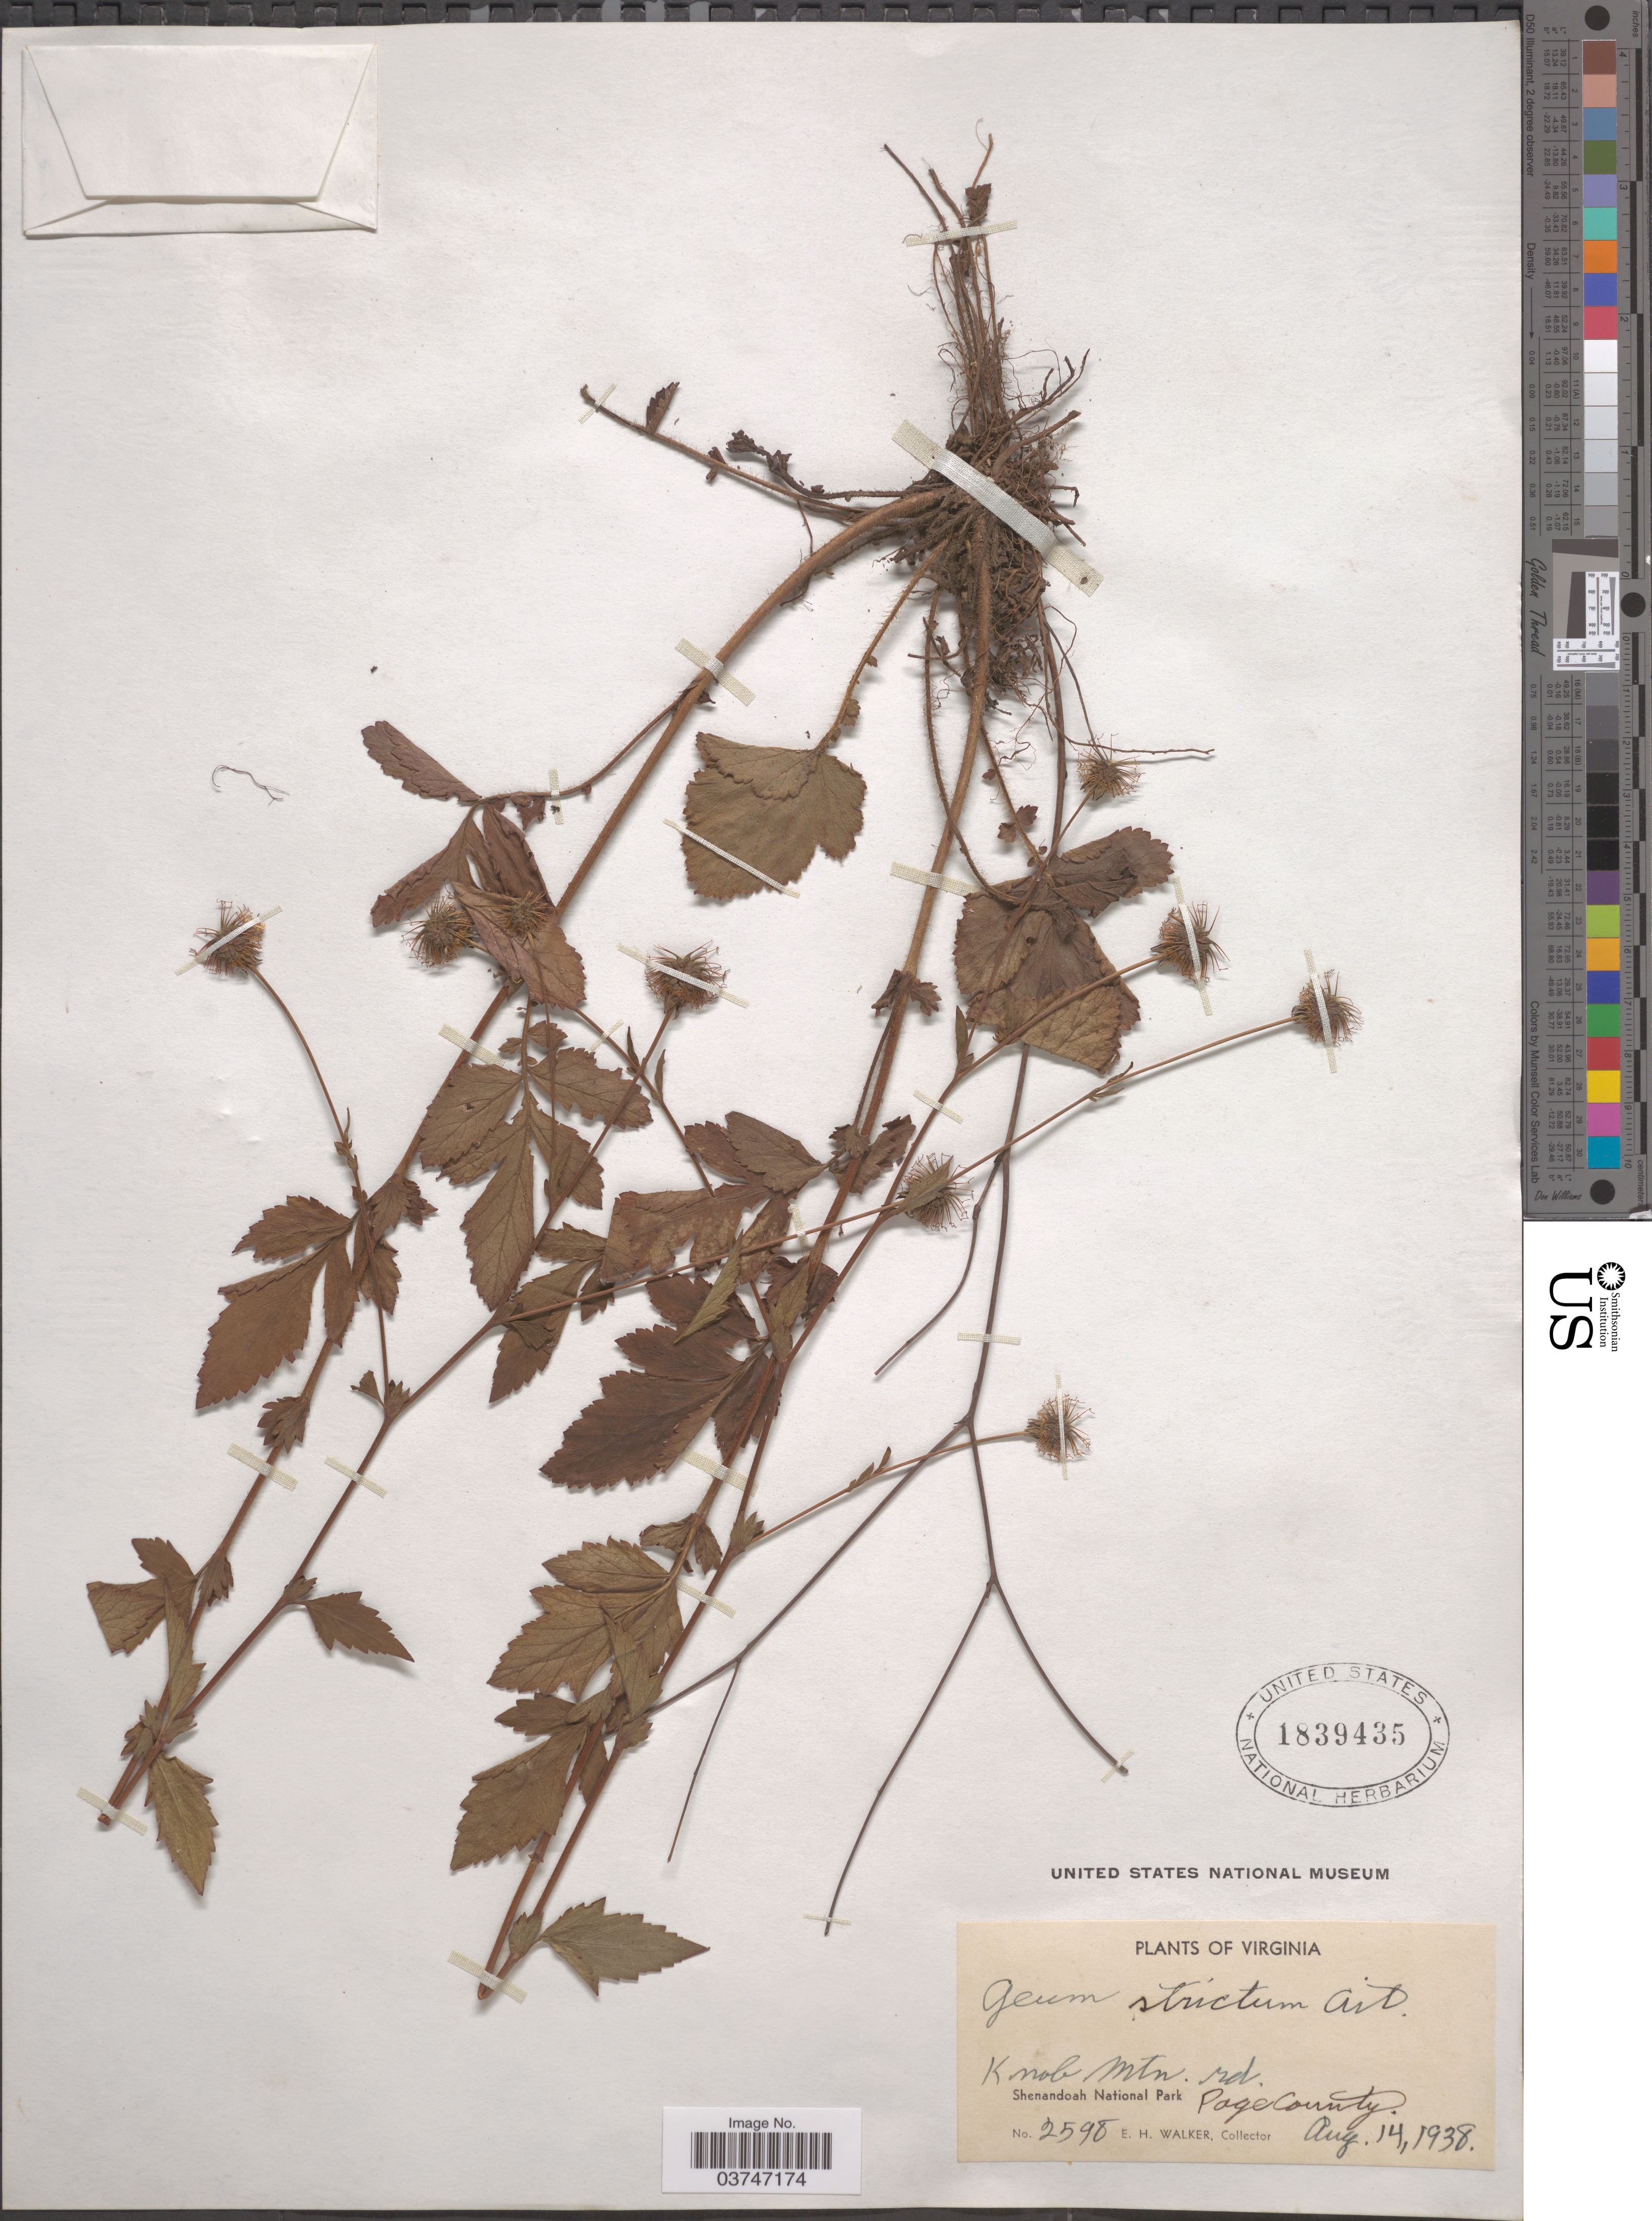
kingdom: Plantae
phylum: Tracheophyta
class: Magnoliopsida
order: Rosales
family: Rosaceae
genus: Geum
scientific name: Geum canadense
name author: Jacq.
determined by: Strong, Mark T., (BOT), Smithsonian Institution - National Museum of Natural History (UNITED STATES)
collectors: E. H. Walker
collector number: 2598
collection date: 1938-08-14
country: United States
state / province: Virginia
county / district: Page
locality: Knob Mtn. rd. Shenandoah National Park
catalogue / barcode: US 1839435